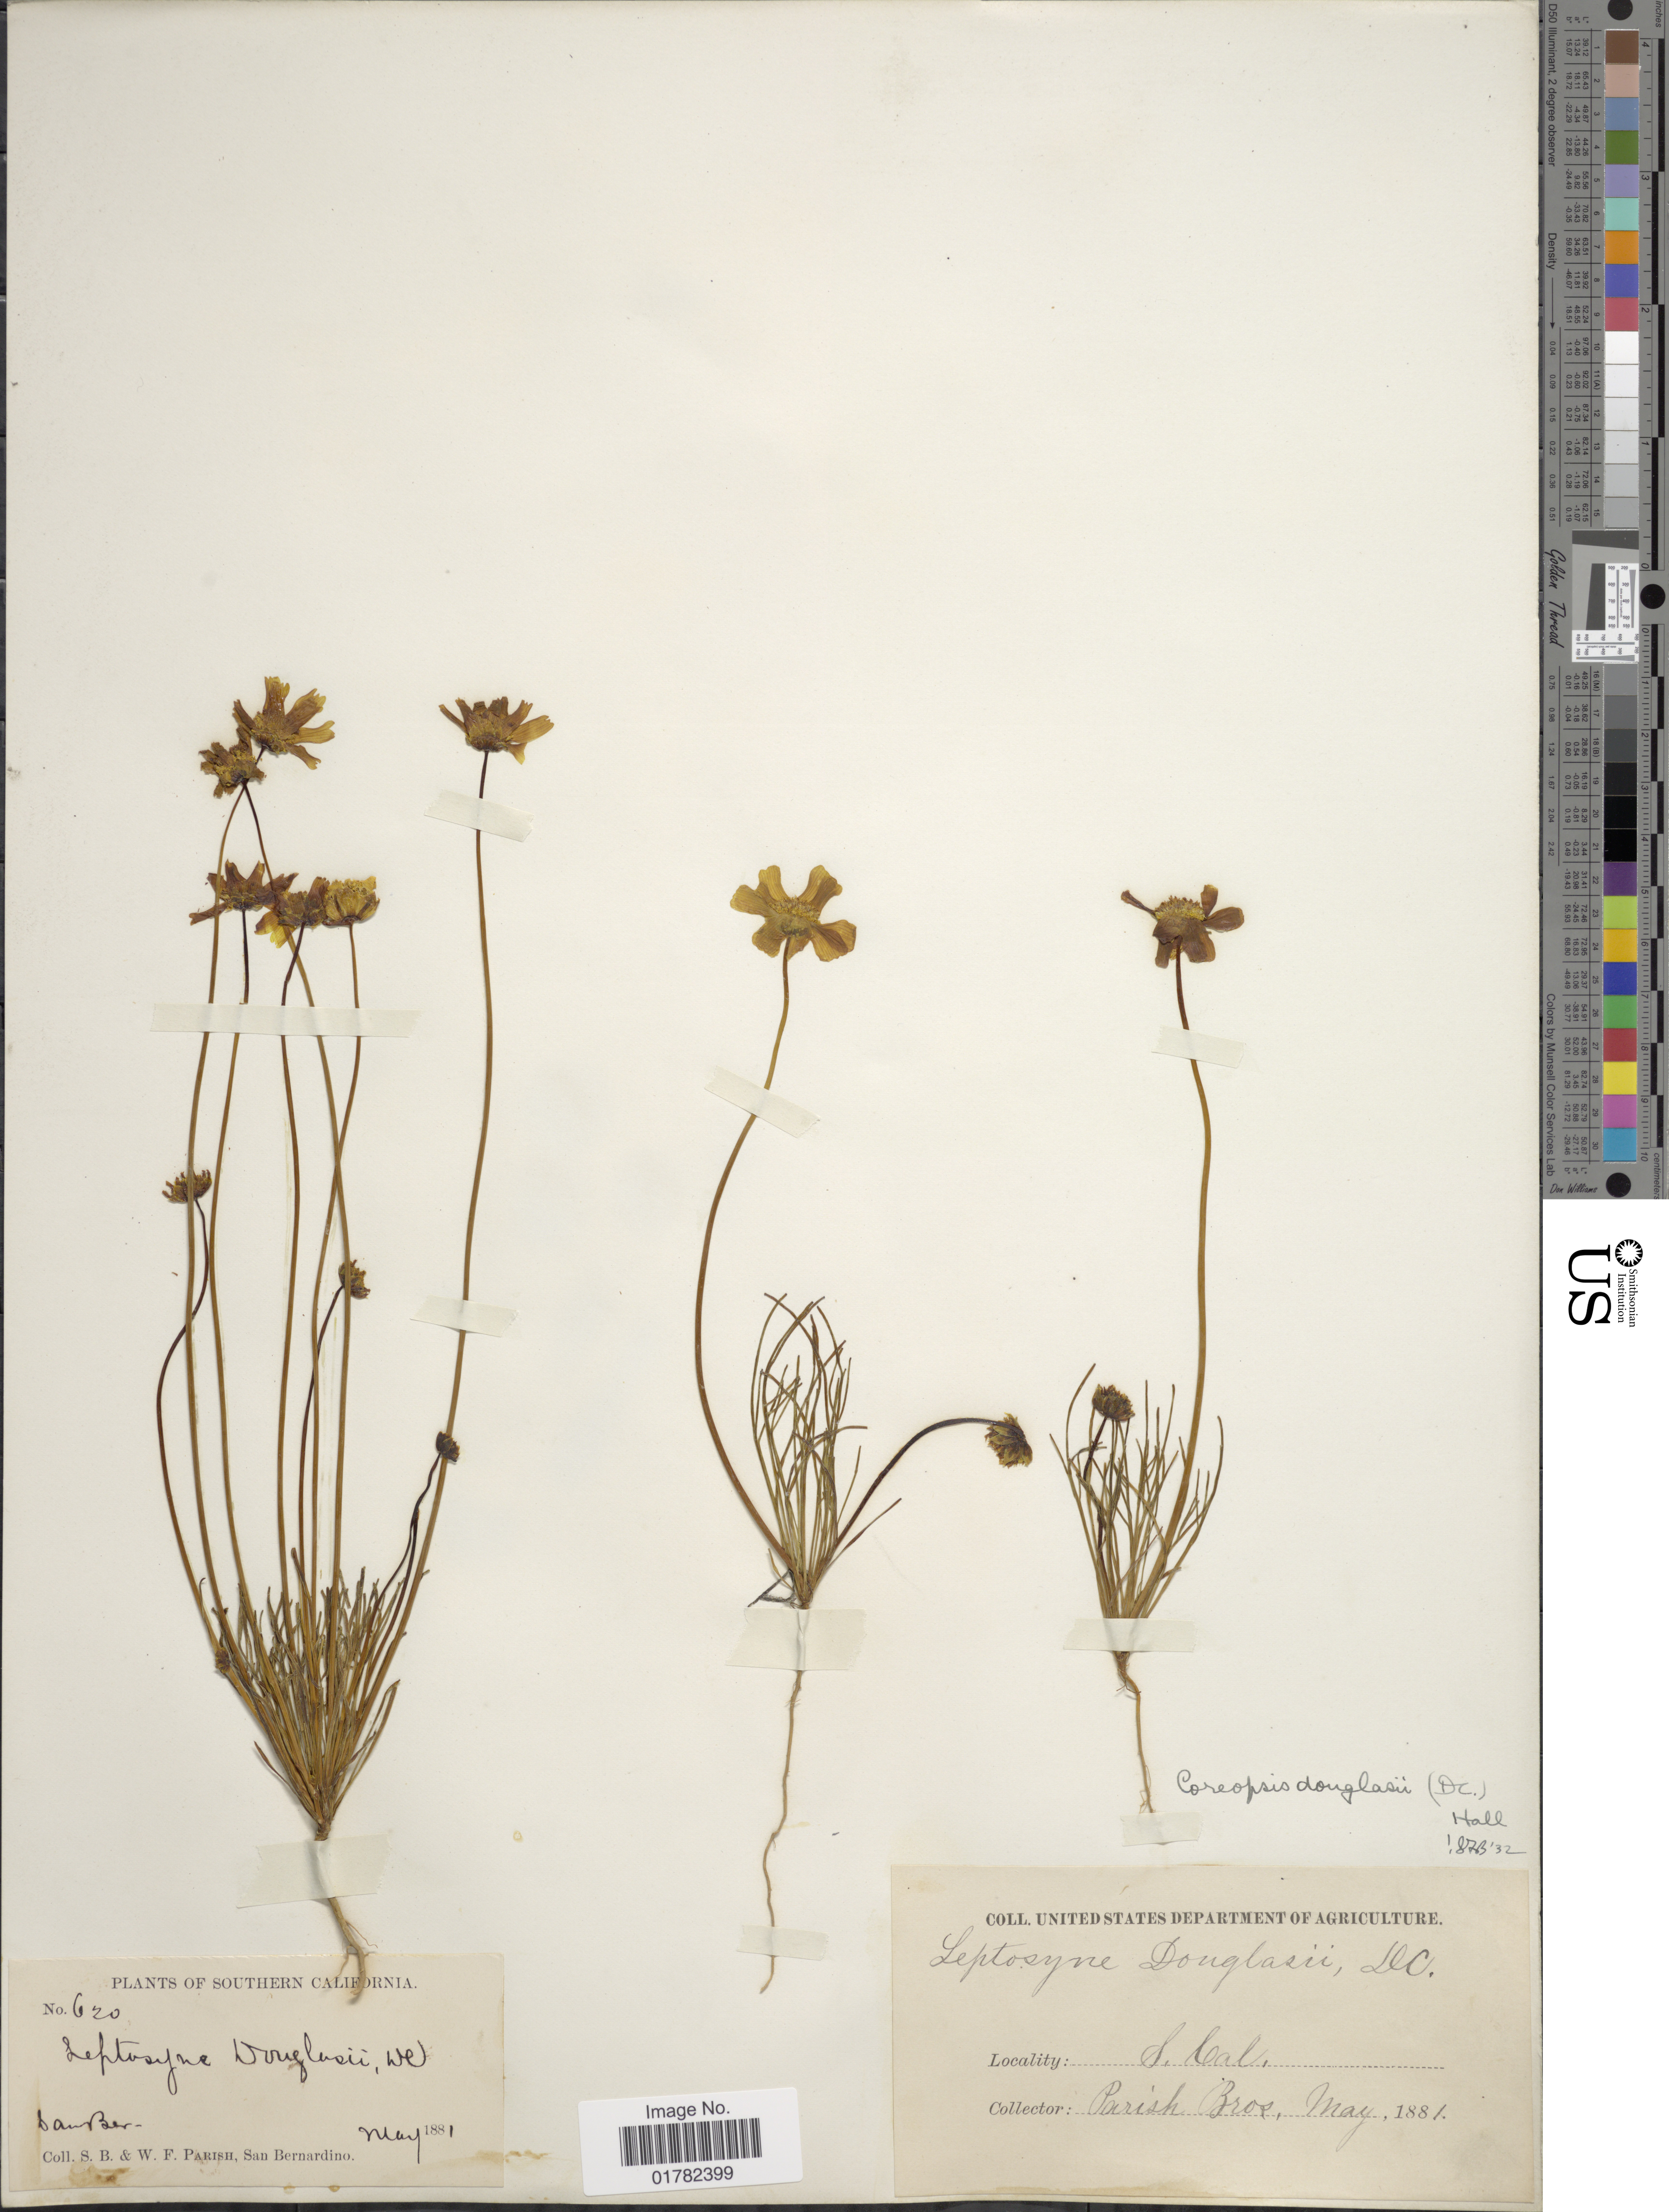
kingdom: Plantae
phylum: Tracheophyta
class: Magnoliopsida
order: Asterales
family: Asteraceae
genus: Coreopsis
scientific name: Coreopsis douglasii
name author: (DC.) H.M. Hall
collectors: S. B. Parish & W. F. Parish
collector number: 620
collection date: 1881-05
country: United States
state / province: California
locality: Southern Cal. Damper